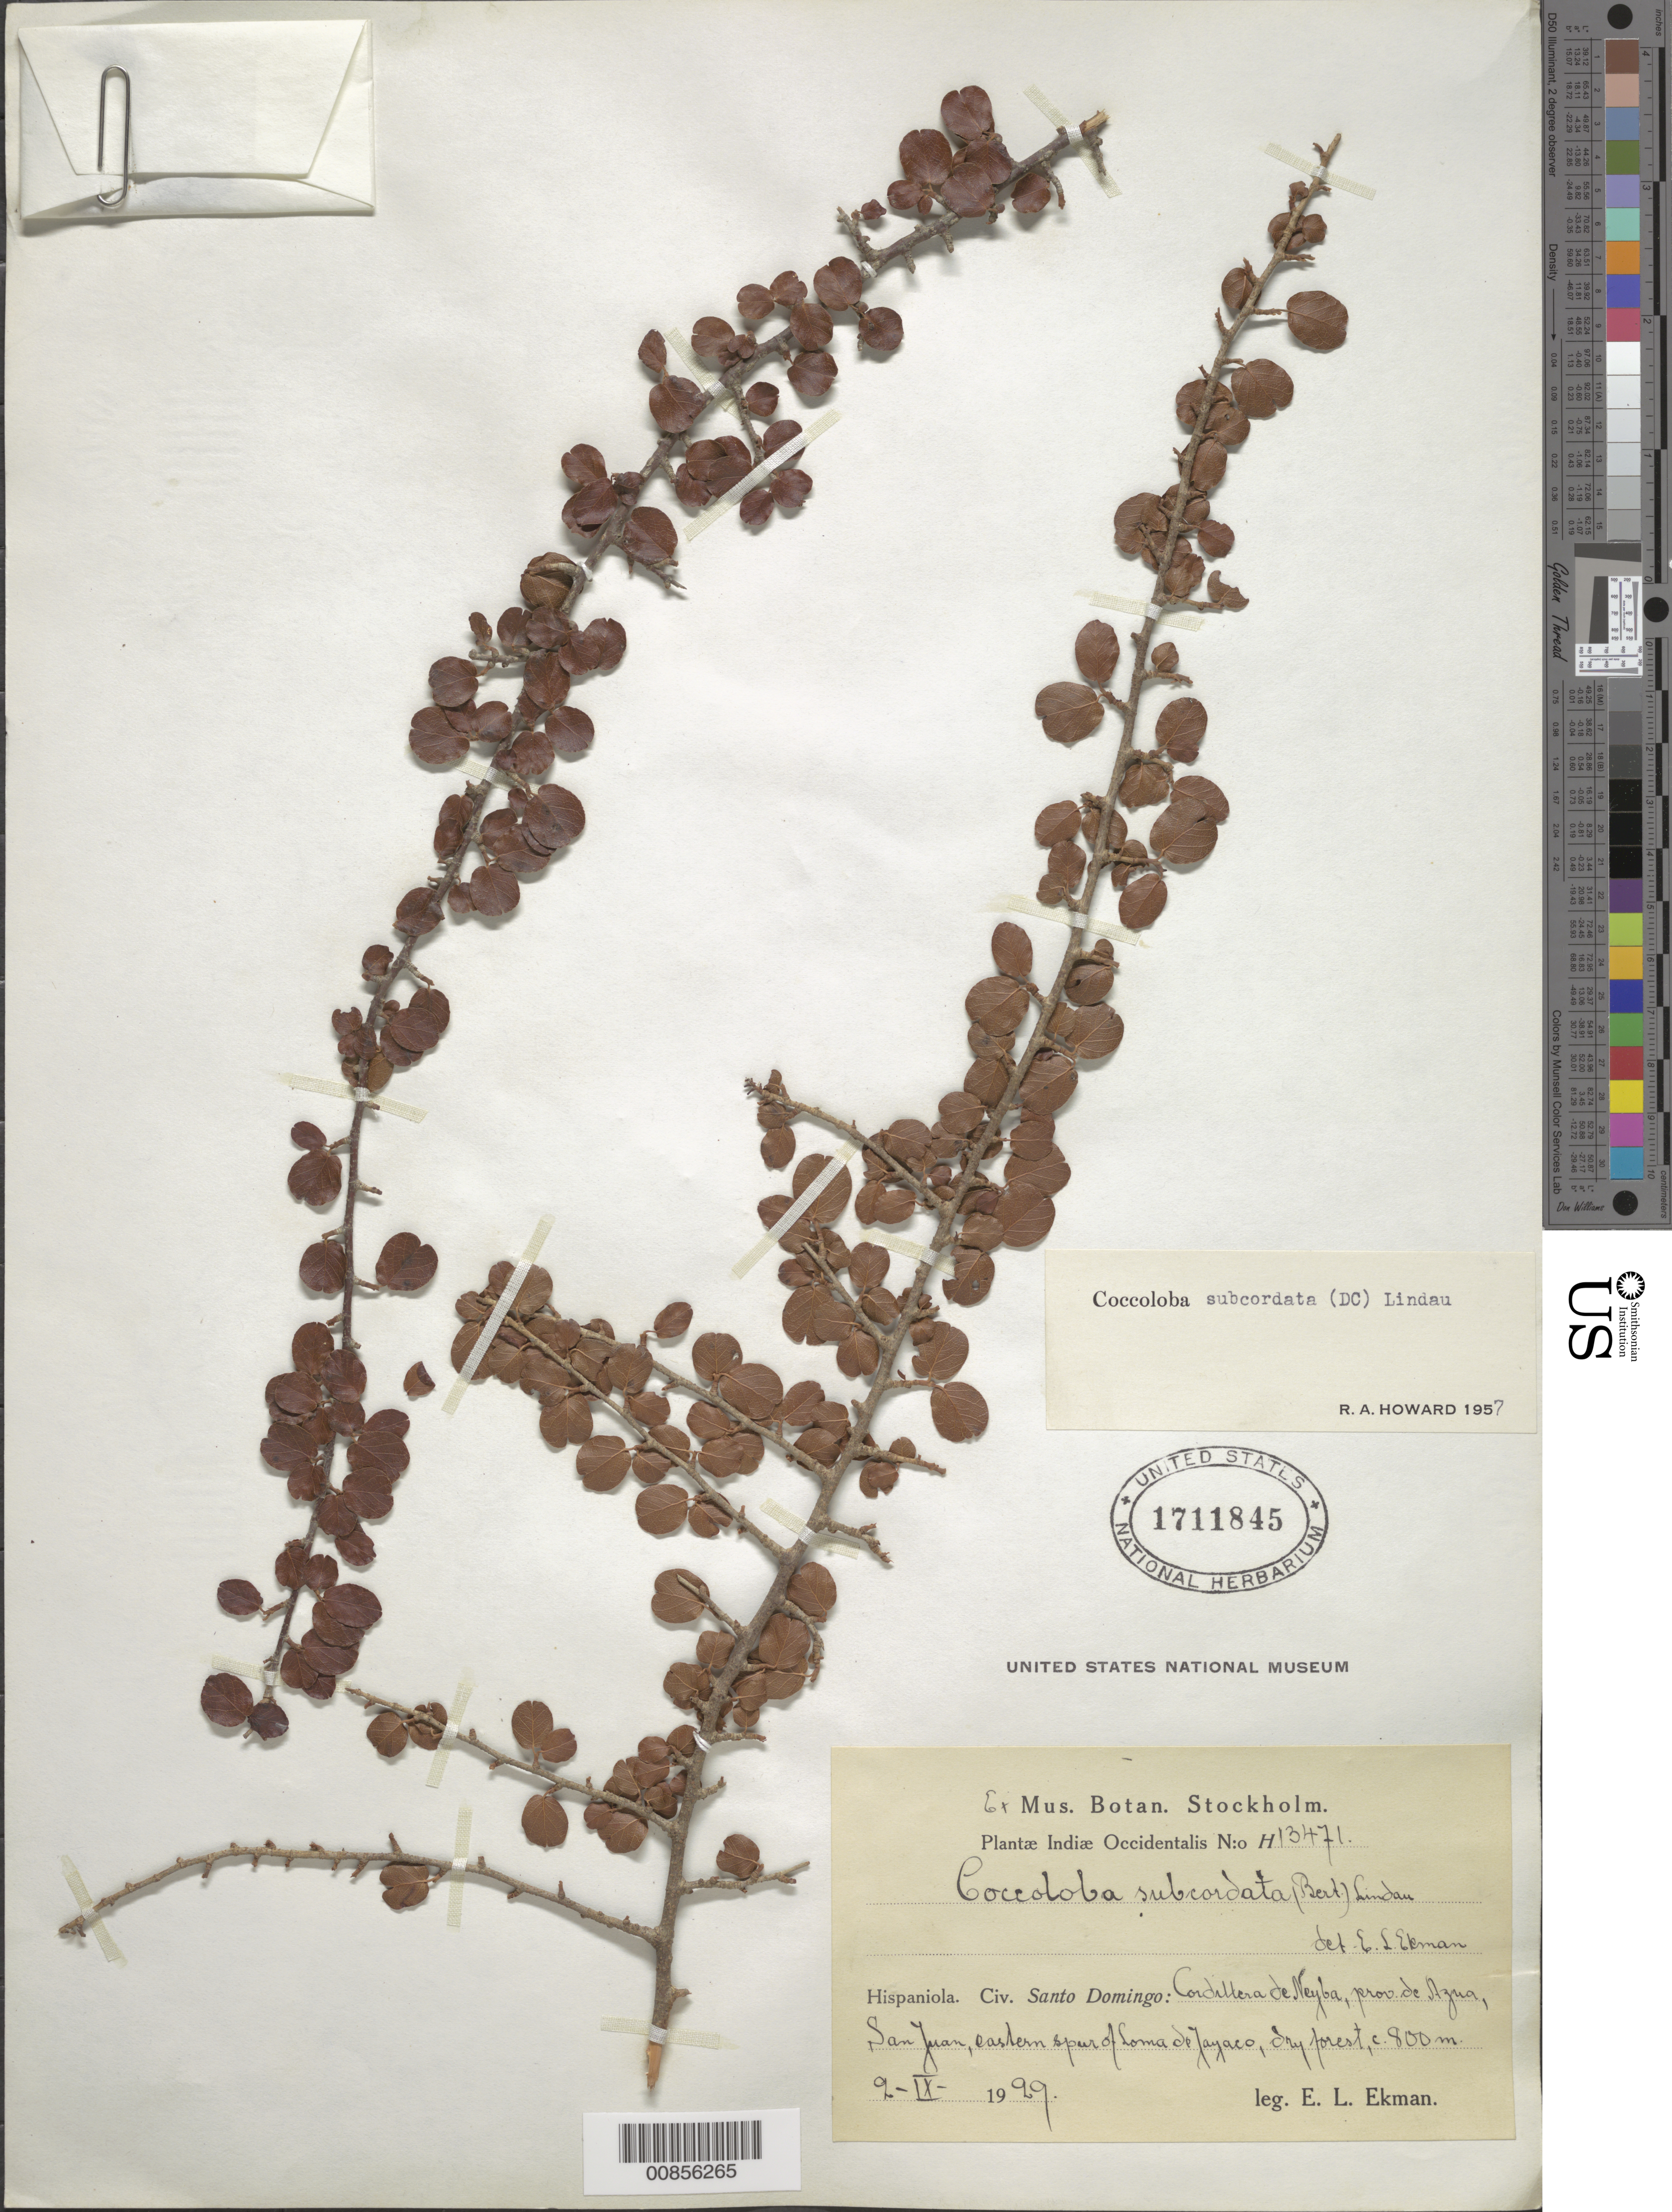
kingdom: Plantae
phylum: Tracheophyta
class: Magnoliopsida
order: Caryophyllales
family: Polygonaceae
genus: Coccoloba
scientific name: Coccoloba subcordata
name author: (DC.) Lindau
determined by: Howard, R. A.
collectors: E. L. Ekman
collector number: H 13471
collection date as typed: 02 Sep 1929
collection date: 1929-09-02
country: Dominican Republic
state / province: Azua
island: Hispaniola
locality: Cordillera de Neyba, San Juan, eastern spur of Loma de Jayaco.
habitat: Dry forest.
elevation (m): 800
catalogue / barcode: US 1711845